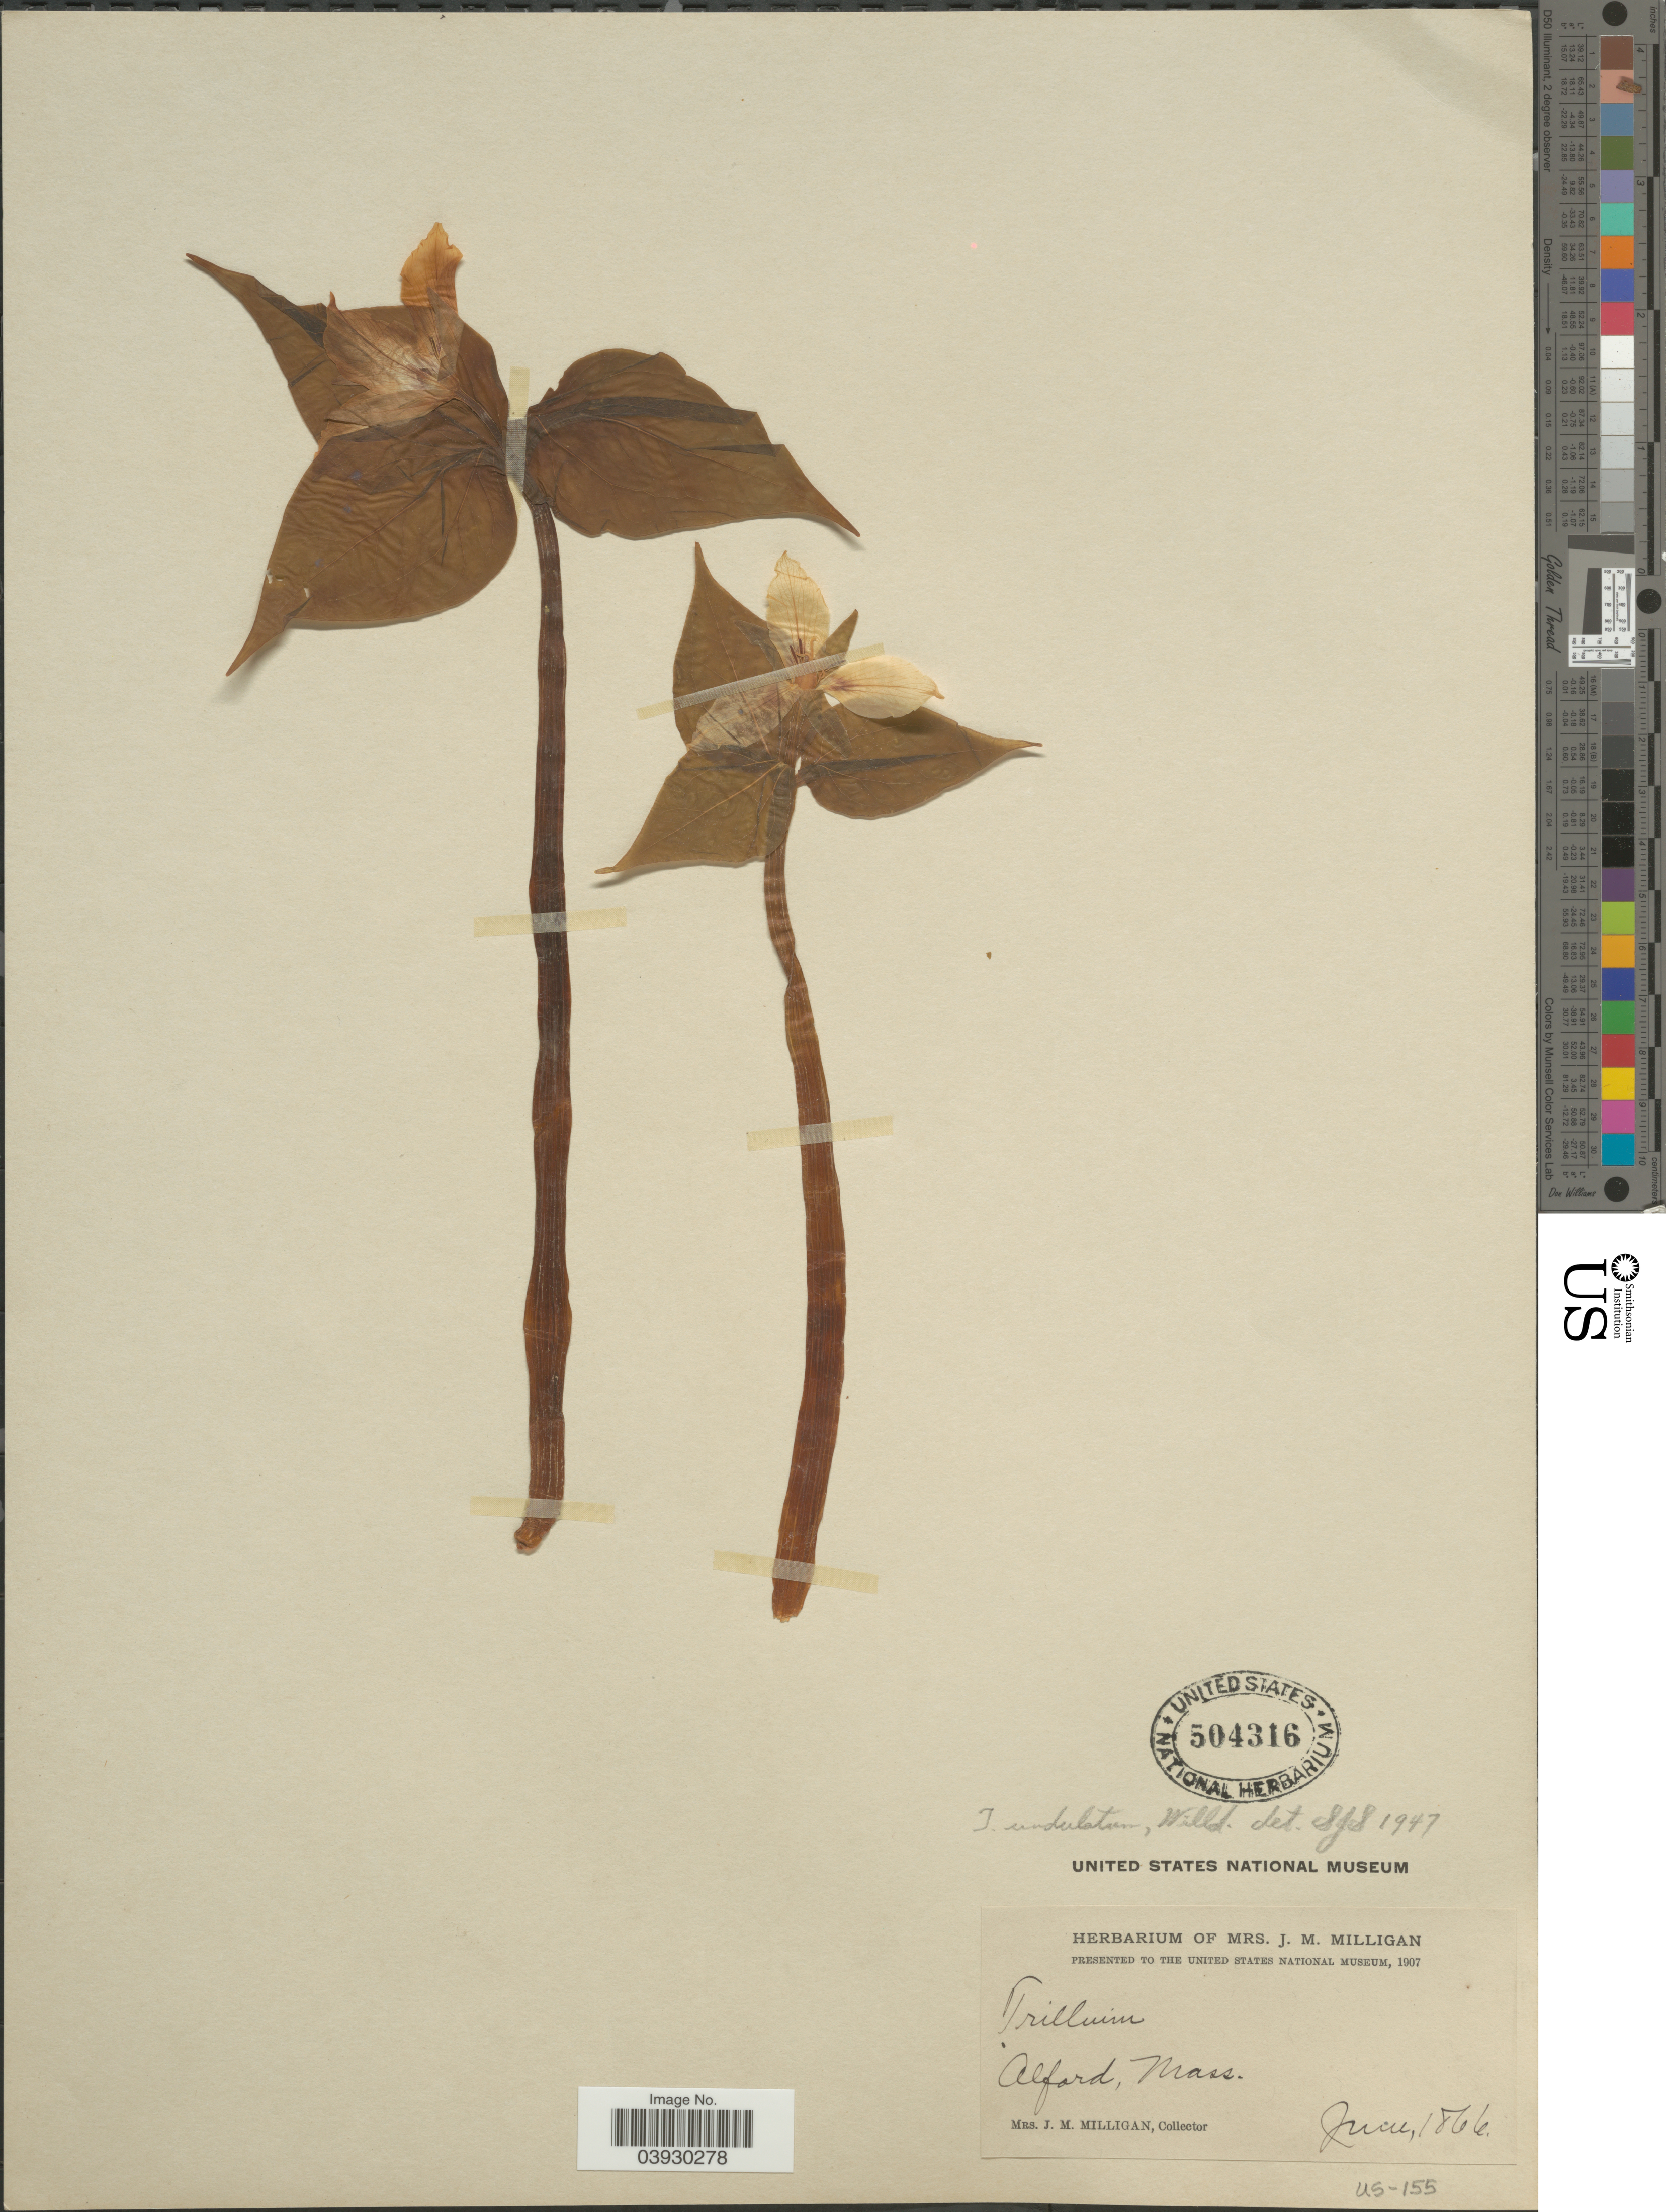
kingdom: Plantae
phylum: Tracheophyta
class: Liliopsida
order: Liliales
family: Melanthiaceae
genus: Trillium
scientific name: Trillium undulatum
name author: Willd.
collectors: J. Milligan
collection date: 1866-06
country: United States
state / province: Massachusetts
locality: Alford.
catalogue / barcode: US 504316